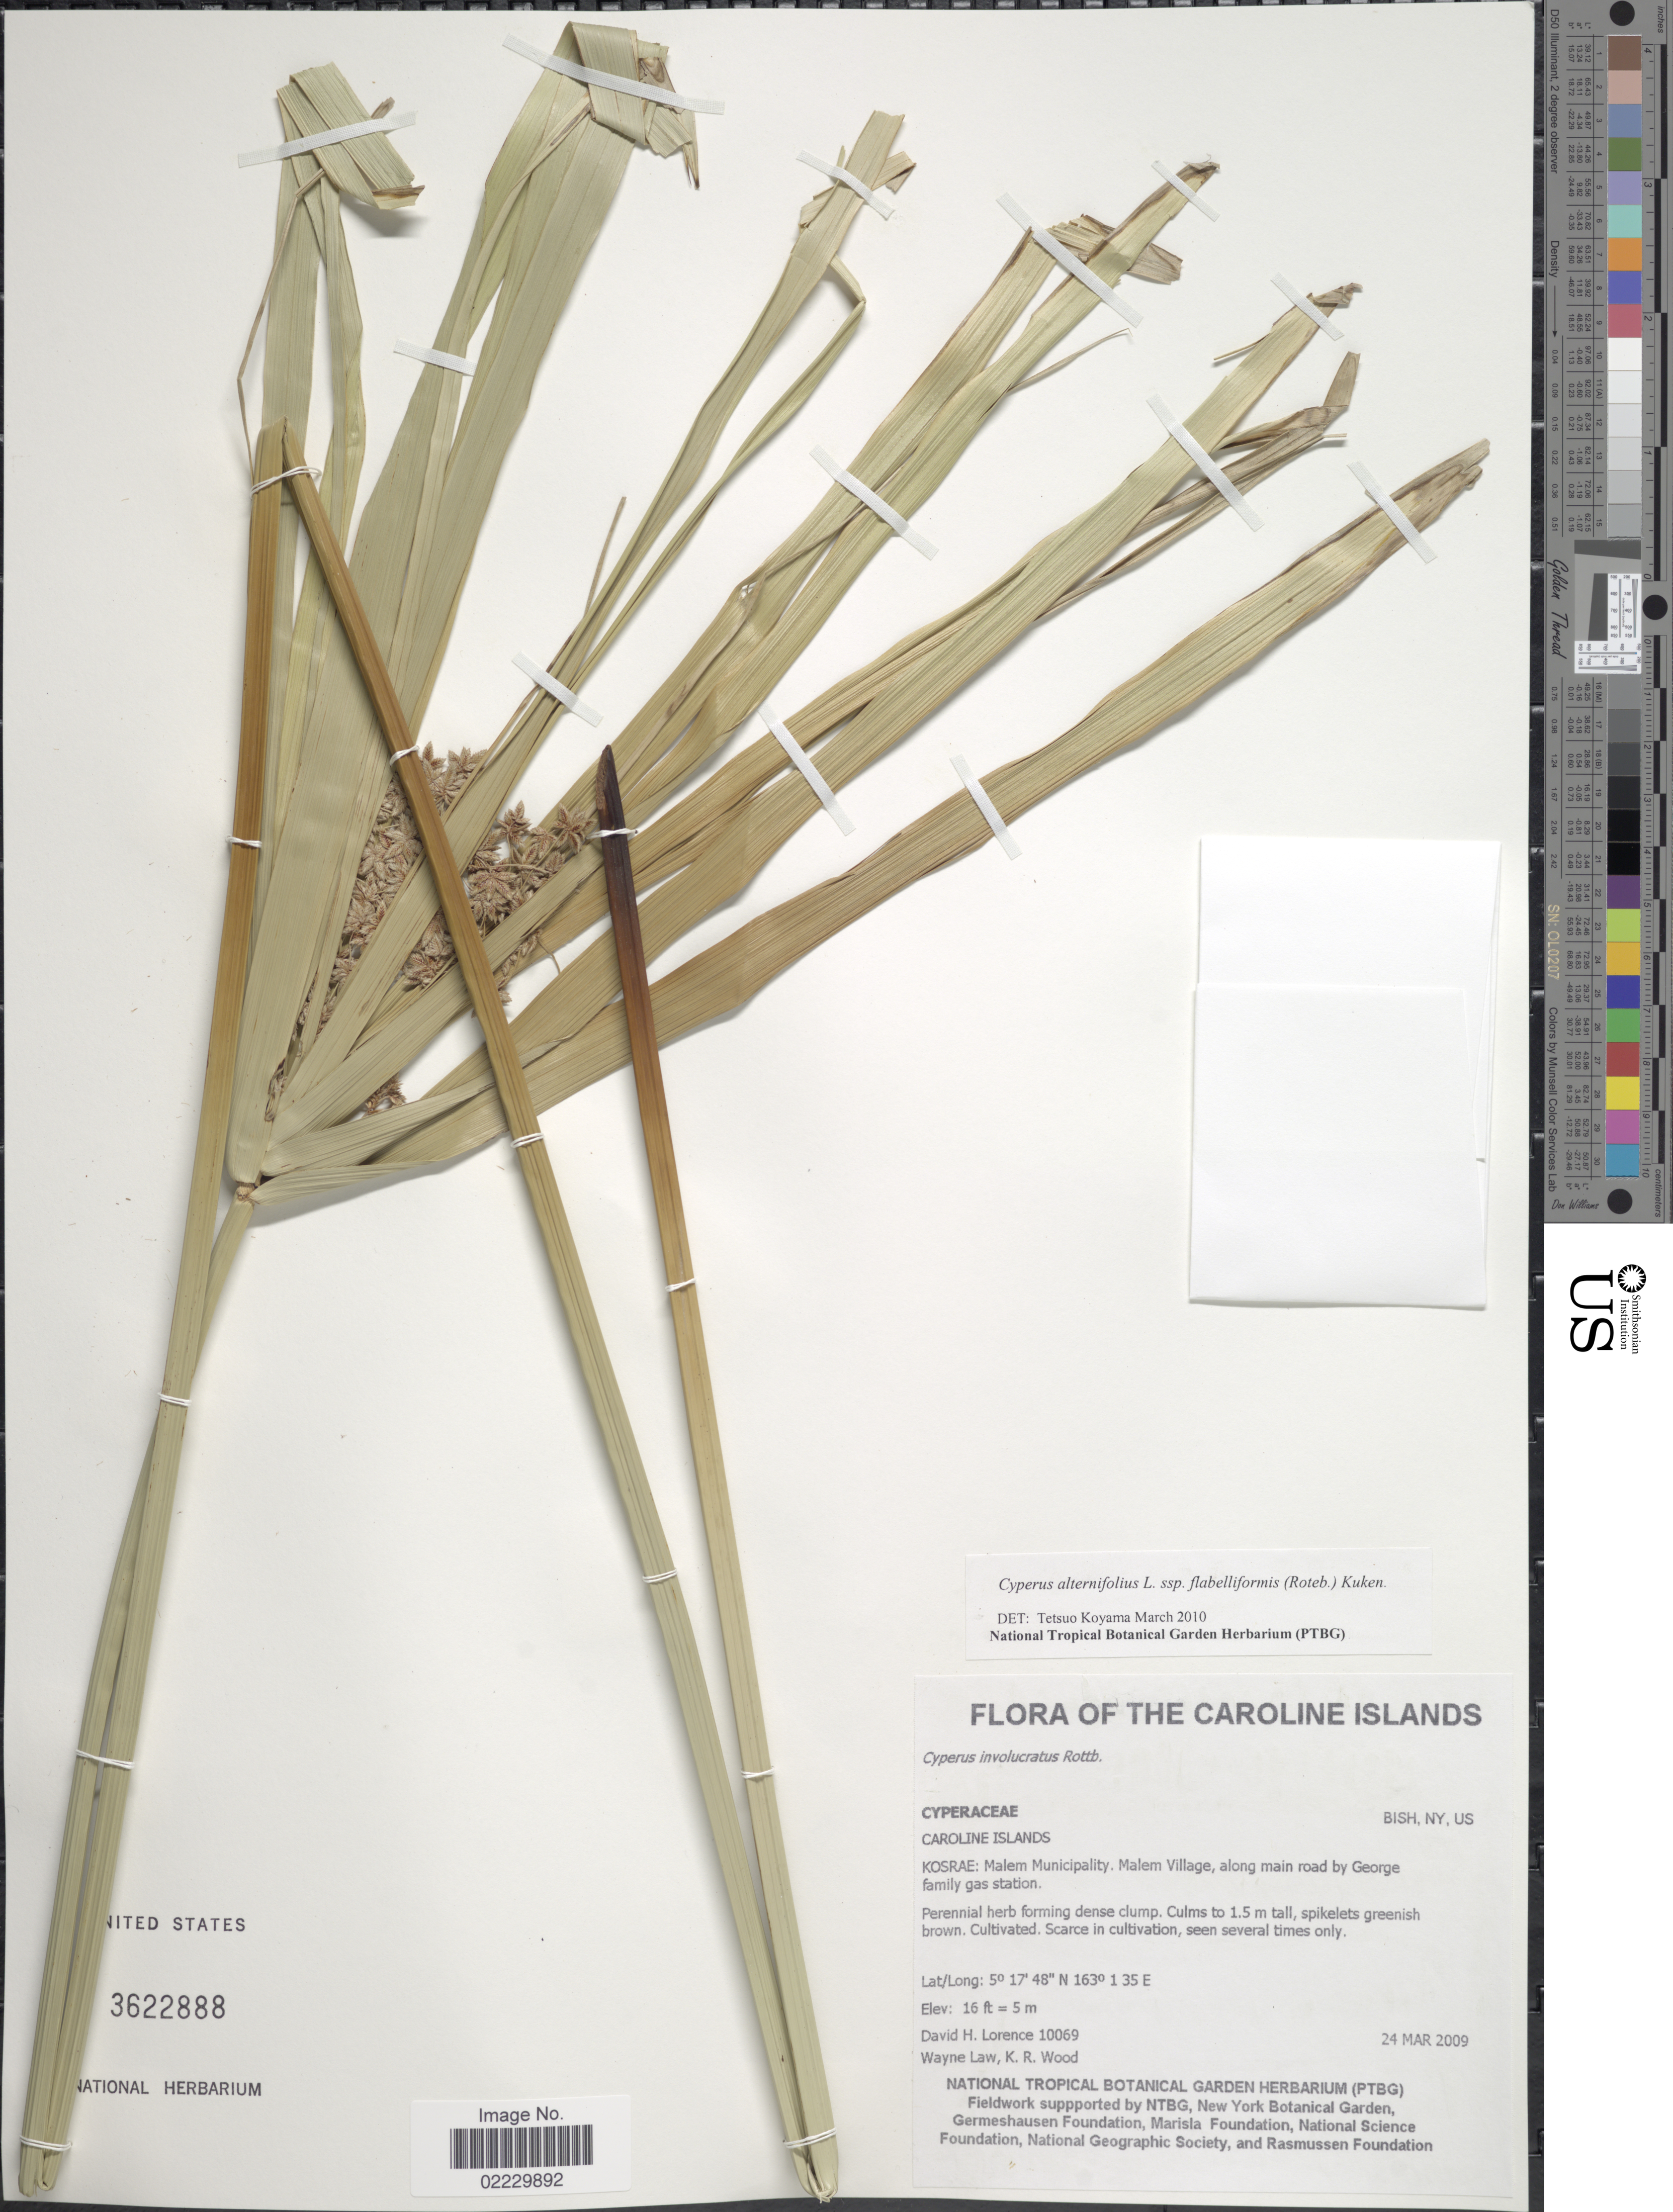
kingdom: Plantae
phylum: Tracheophyta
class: Liliopsida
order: Poales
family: Cyperaceae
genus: Cyperus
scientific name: Cyperus involucratus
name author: Rottb.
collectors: D. Lorence, W. Law & K. R. Wood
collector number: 10069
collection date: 2009-03-24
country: Micronesia, Federated States of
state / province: Kosrae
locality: Caroline Islands: Malem Municipality, Malem Village, along main road by George family gas station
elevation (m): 5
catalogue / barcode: US 3622888